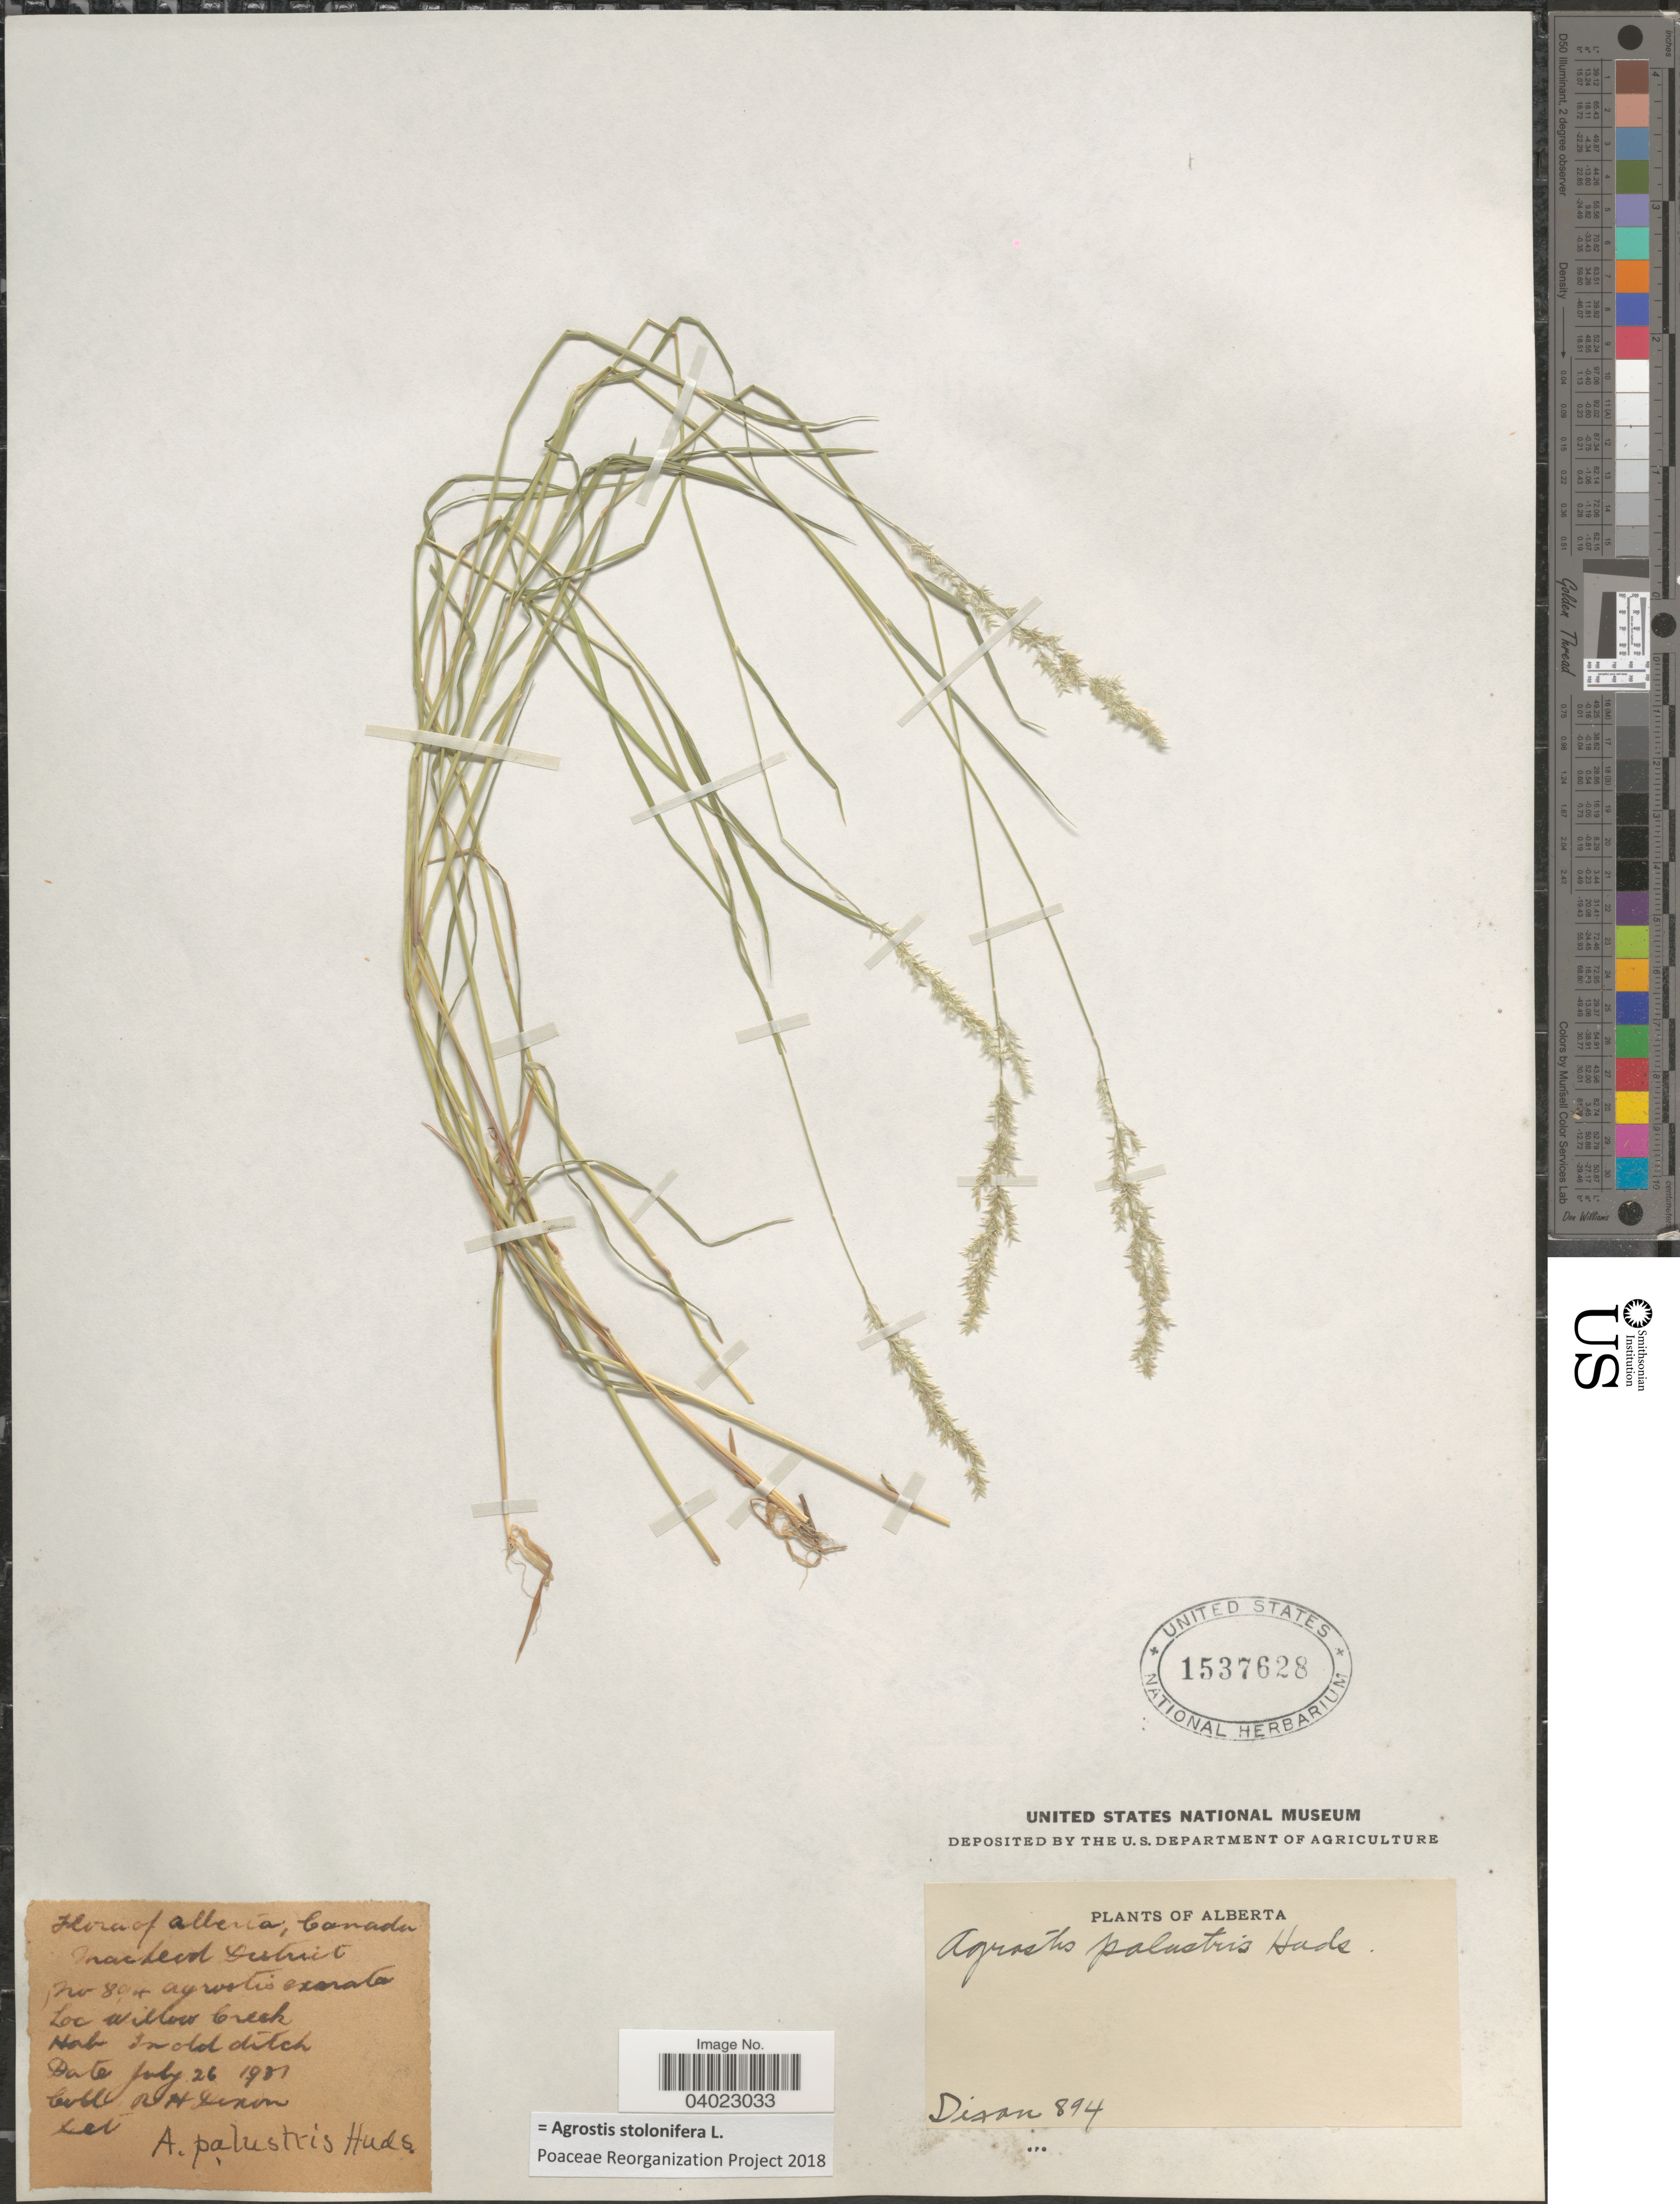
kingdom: Plantae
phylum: Tracheophyta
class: Liliopsida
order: Poales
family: Poaceae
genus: Agrostis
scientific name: Agrostis stolonifera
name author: L.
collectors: R. H. Dixon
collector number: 894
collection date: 1901-07-26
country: Canada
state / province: Alberta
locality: Macleod District. Willow Creek. In old ditch.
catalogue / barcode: US 1537628